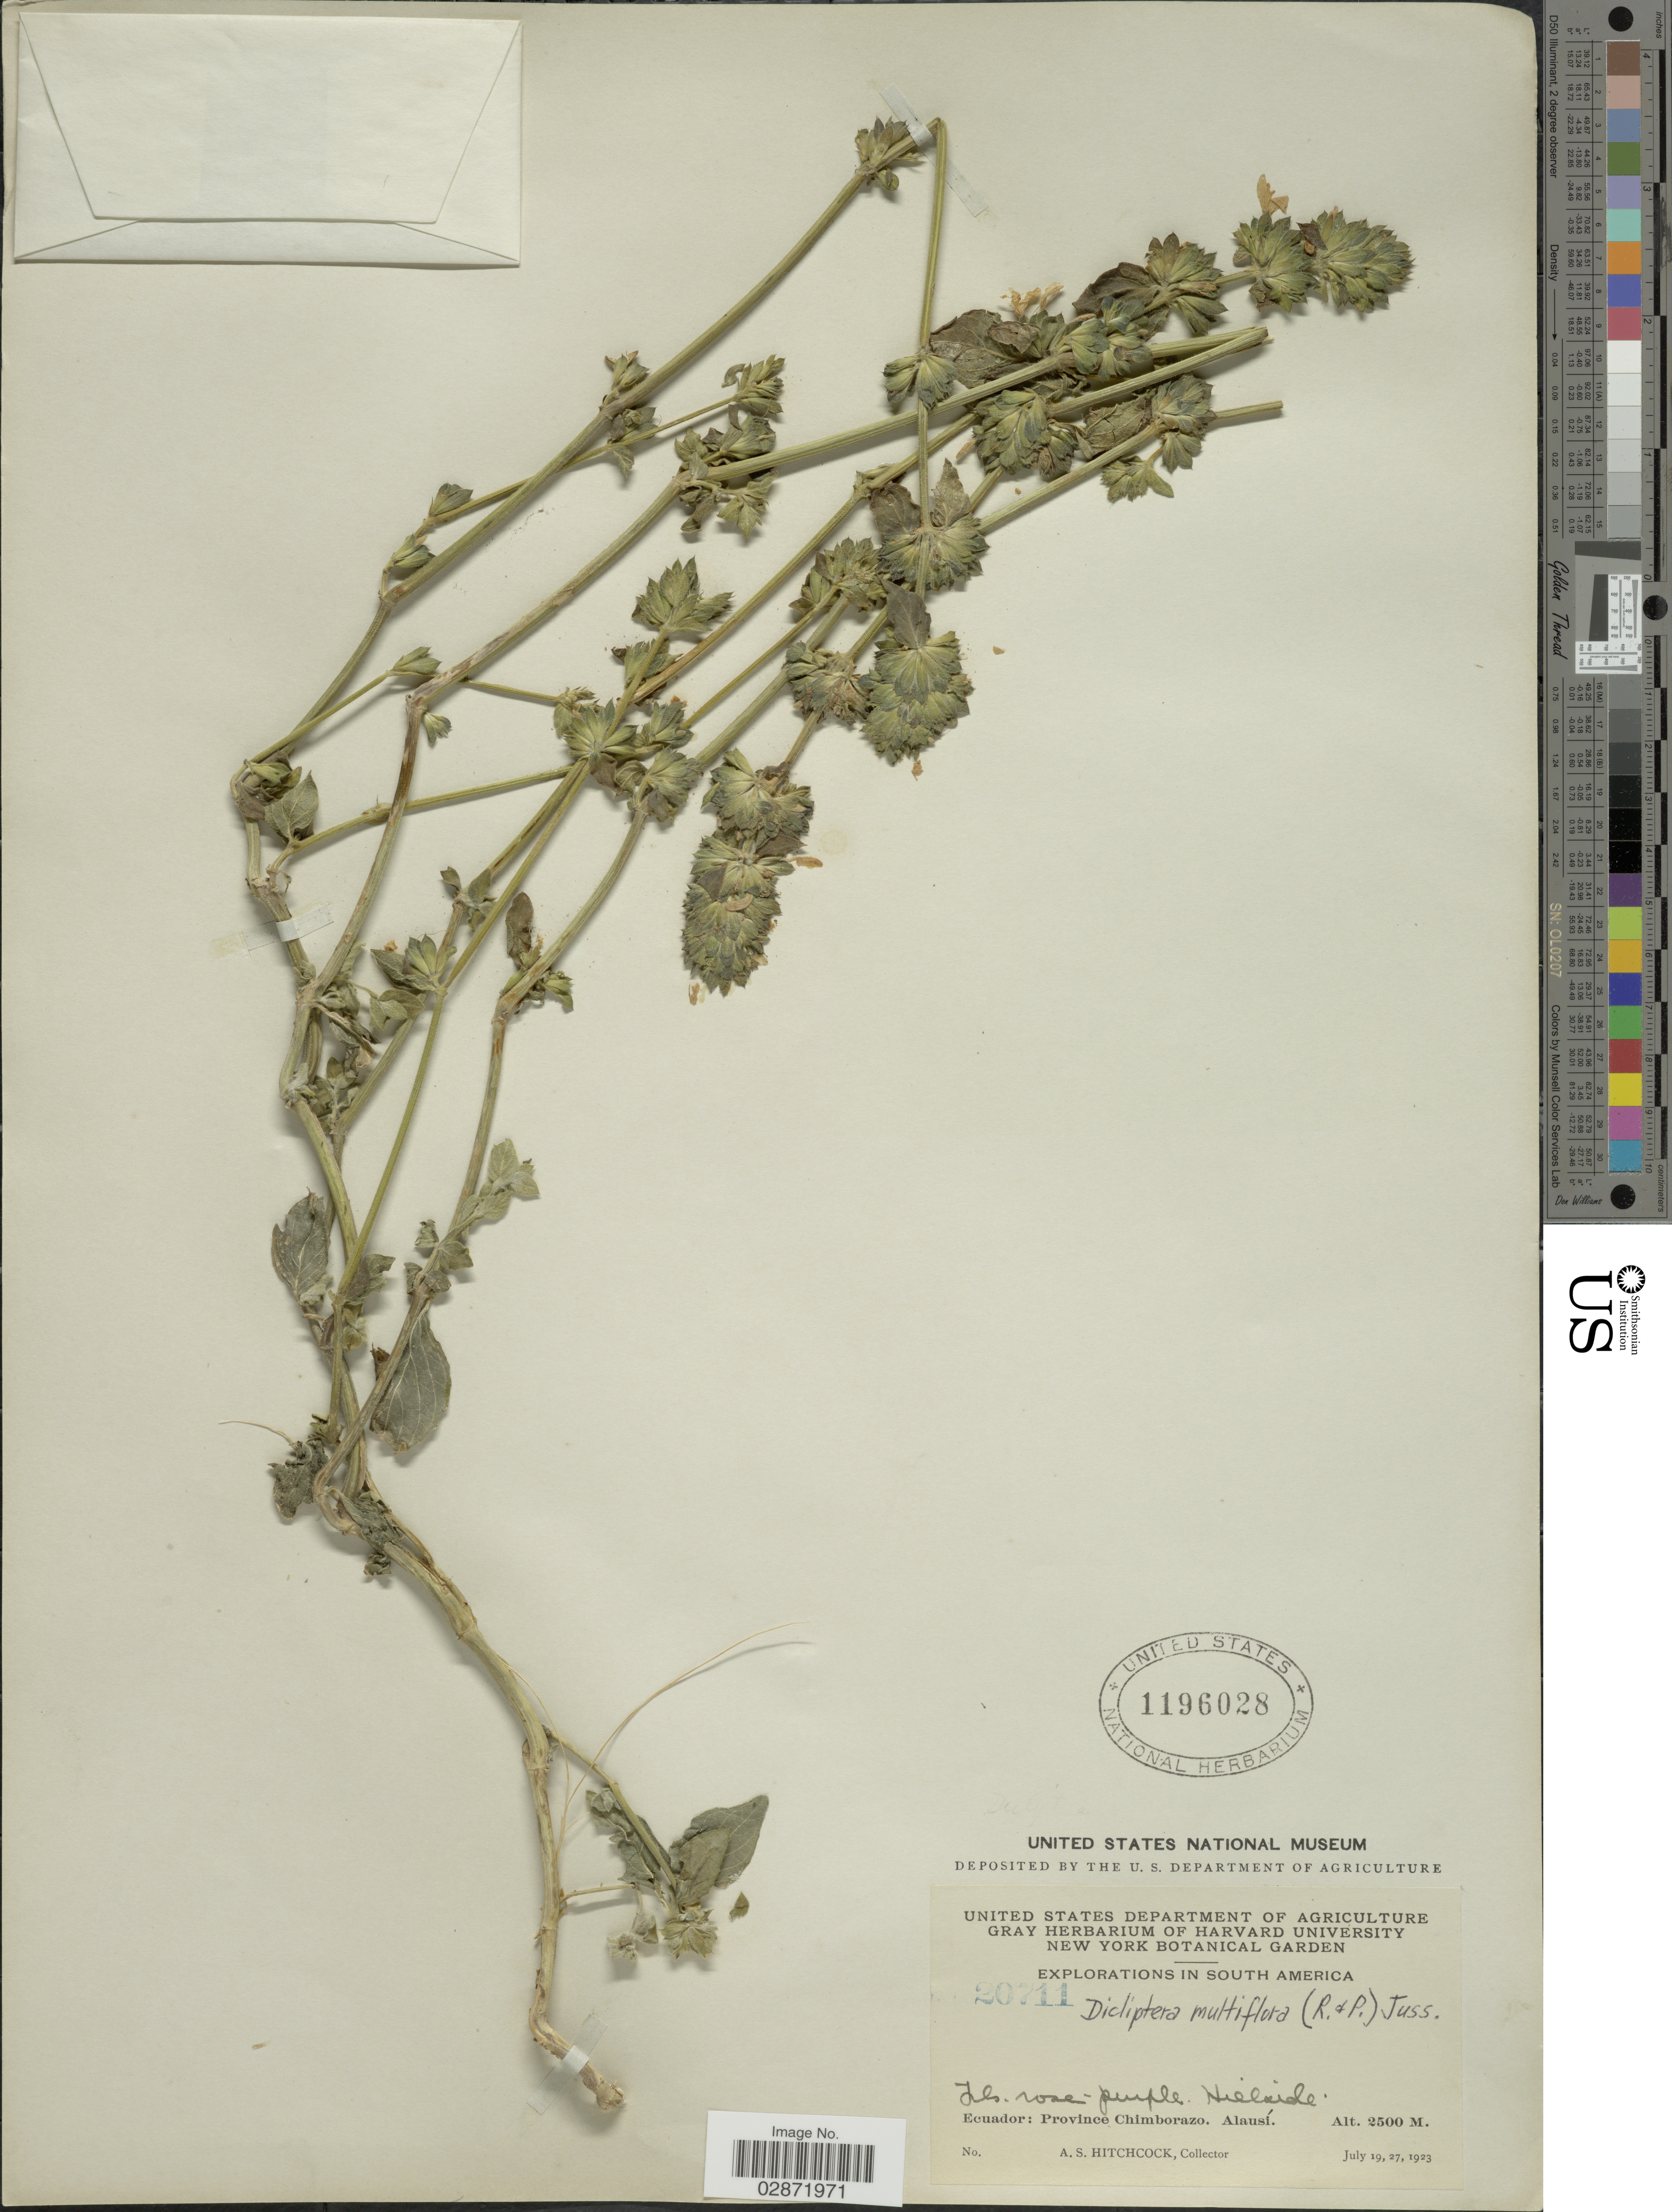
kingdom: Plantae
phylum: Tracheophyta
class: Magnoliopsida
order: Lamiales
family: Acanthaceae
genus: Dicliptera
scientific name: Dicliptera multiflora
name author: (Ruiz & Pav.) Juss.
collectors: A. S. Hitchcock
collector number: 20711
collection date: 1923-07-19/1923-07-27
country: Ecuador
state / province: Chimborazo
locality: Province Chimborazo. Alausí.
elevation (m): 2500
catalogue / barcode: US 1196028